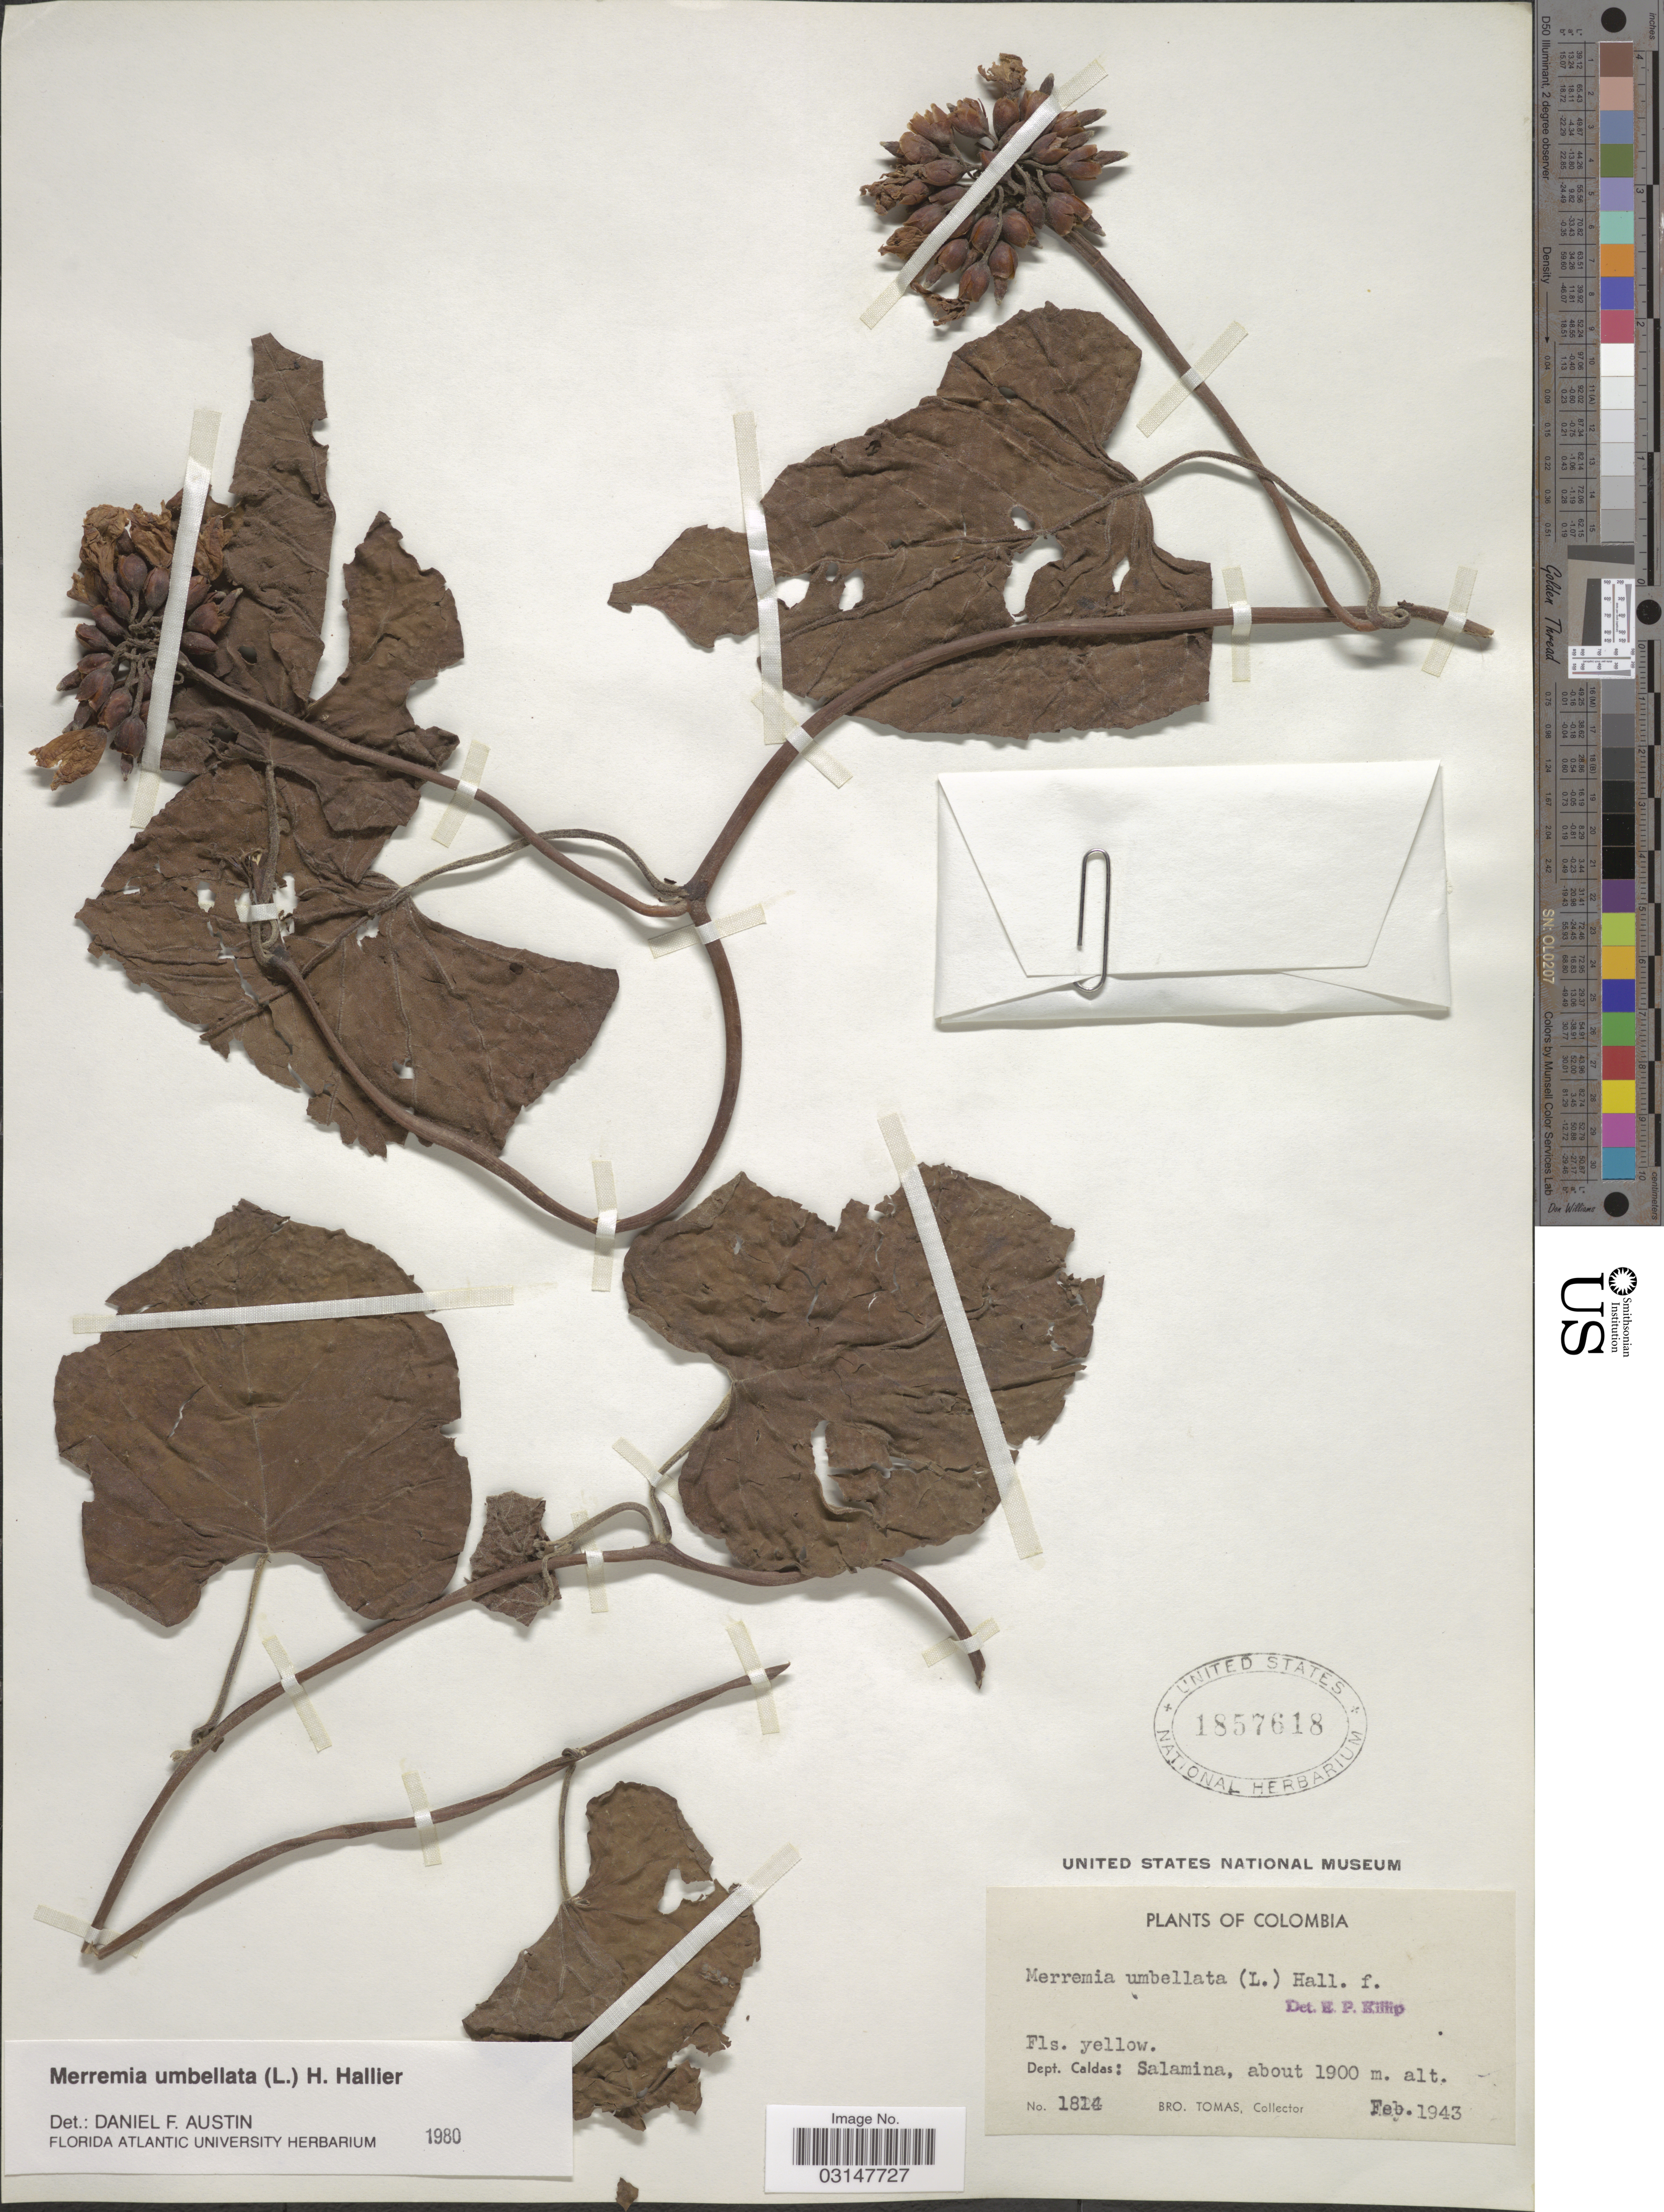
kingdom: Plantae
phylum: Tracheophyta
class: Magnoliopsida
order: Solanales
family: Convolvulaceae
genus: Camonea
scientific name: Camonea umbellata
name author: (L.) A. R. Simões & Staples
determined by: Strong, Mark T., (BOT), Smithsonian Institution - National Museum of Natural History (UNITED STATES)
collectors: B. Tomas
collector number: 1814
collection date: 1943-02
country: Colombia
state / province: Caldas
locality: Dept. Caldas: Salamina.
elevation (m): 1900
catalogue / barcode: US 1857618